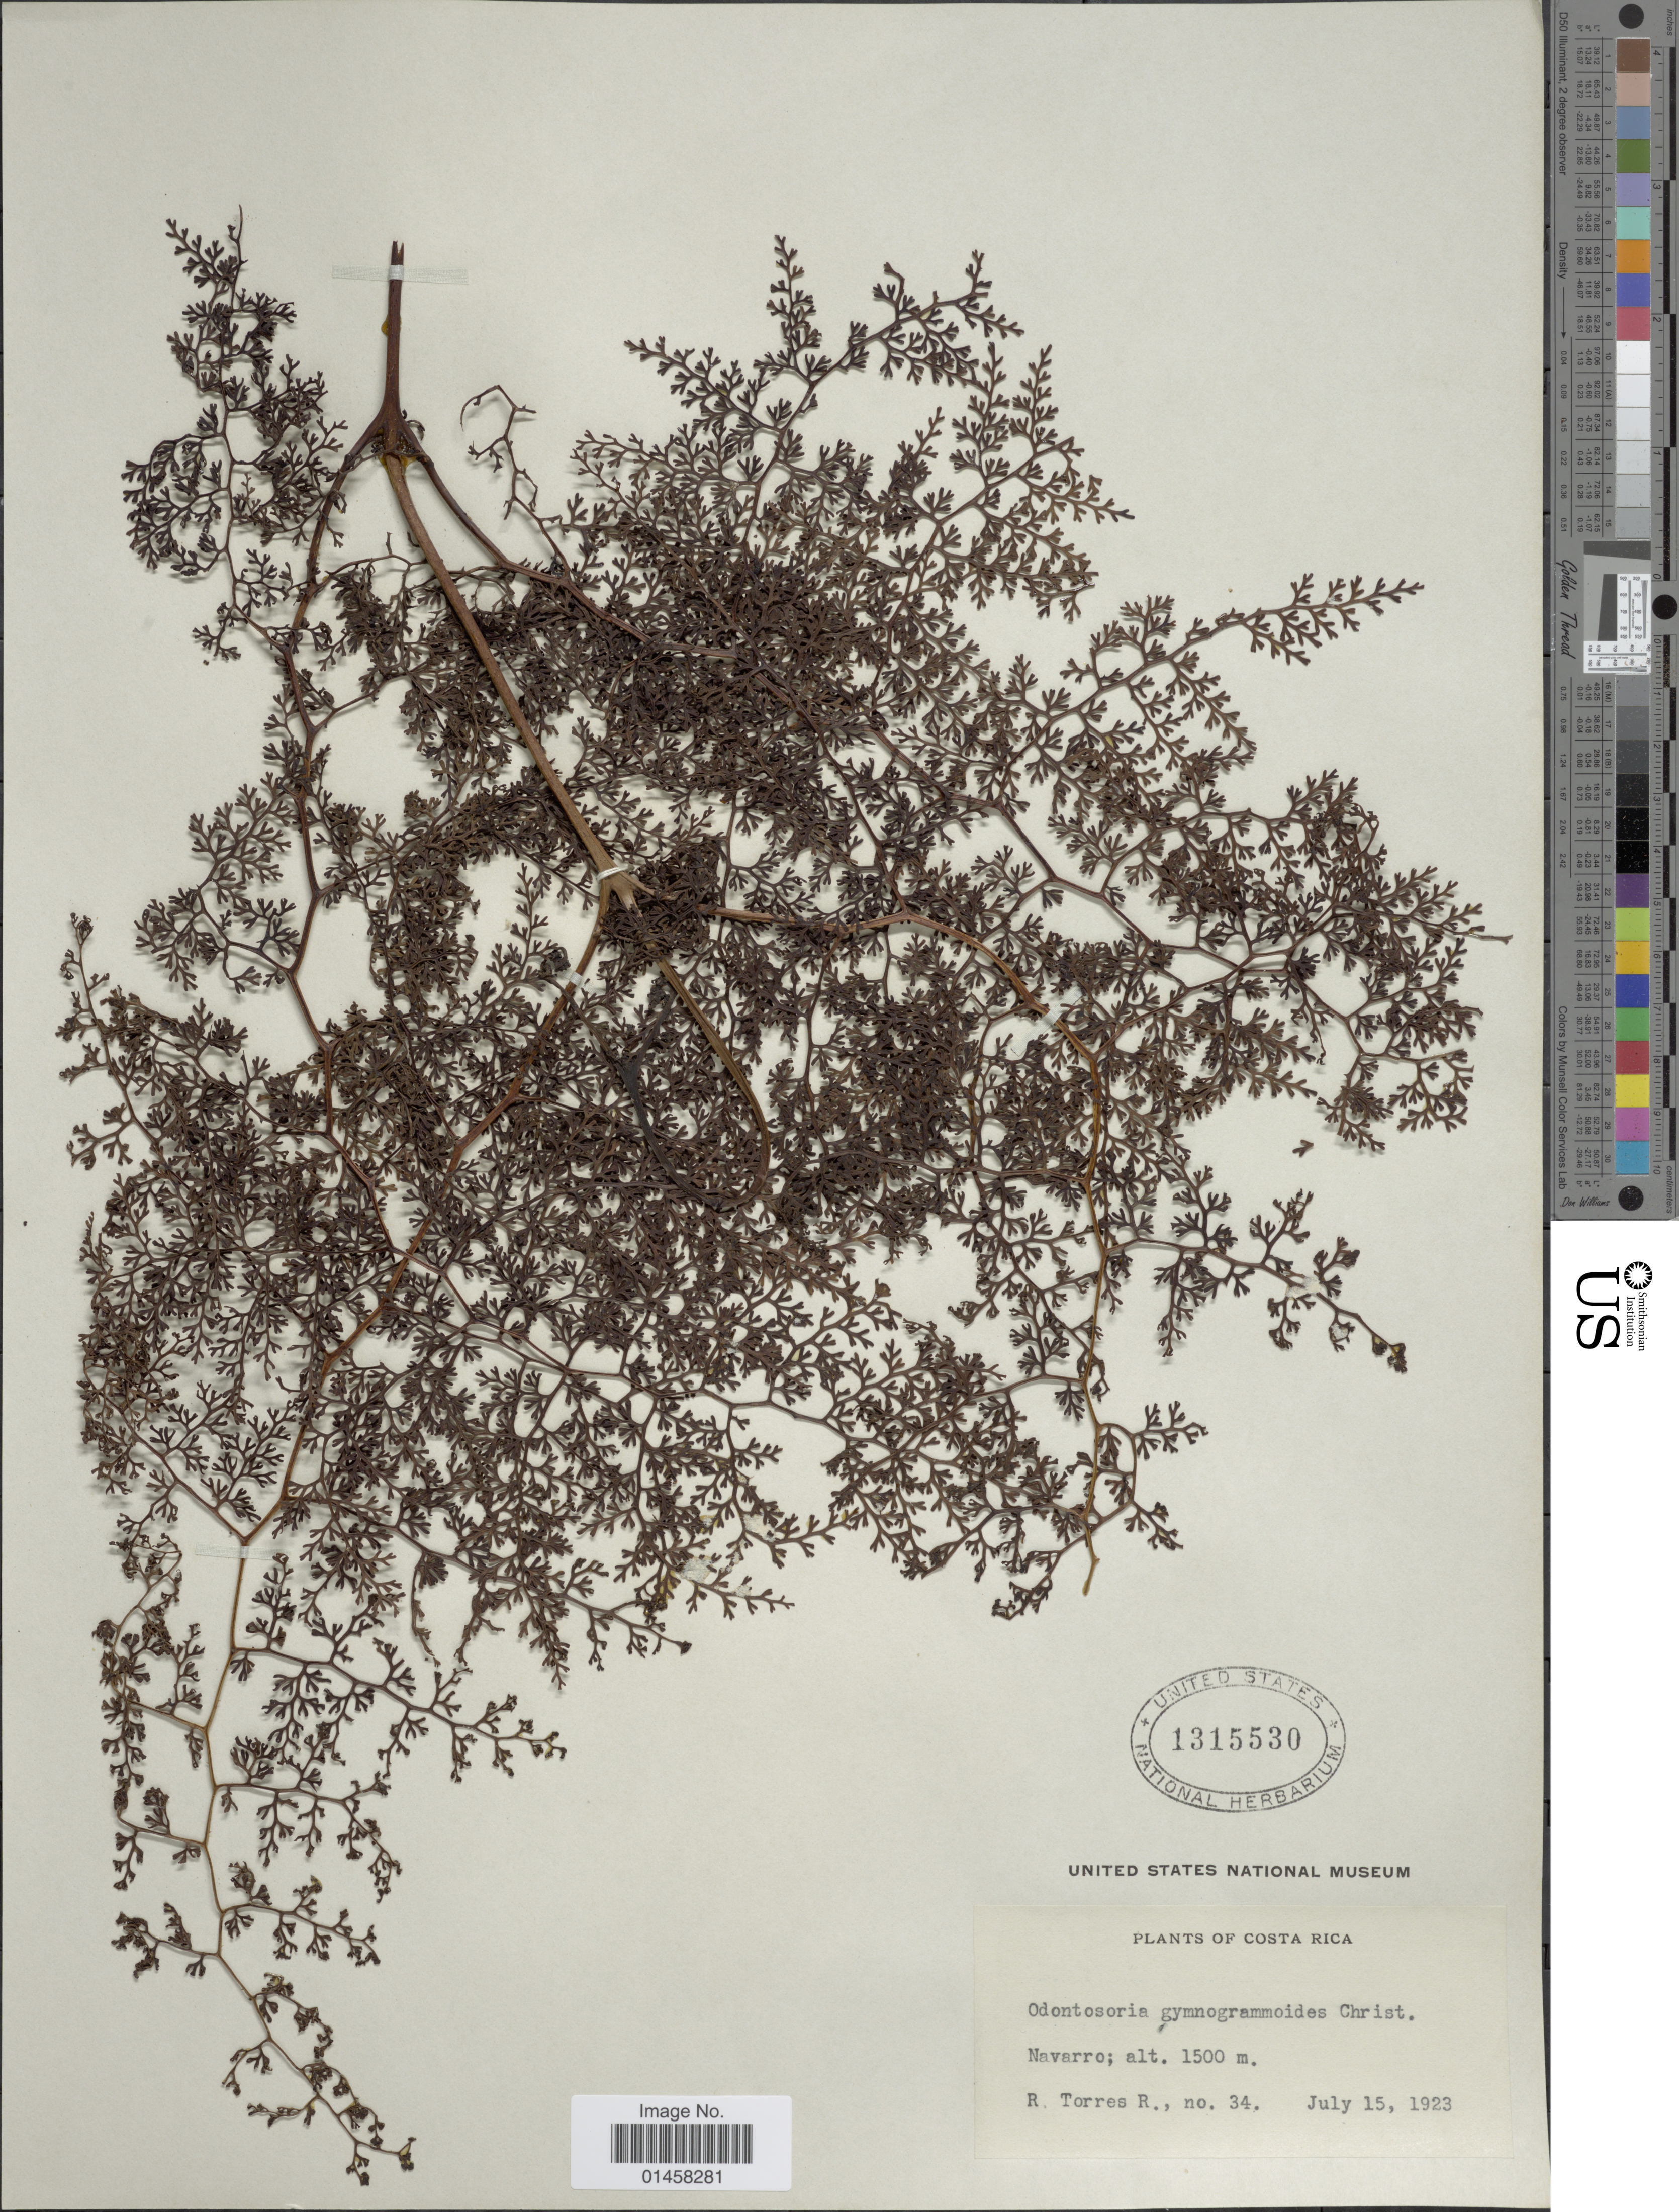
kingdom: Plantae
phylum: Tracheophyta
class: Polypodiopsida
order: Polypodiales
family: Lindsaeaceae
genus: Odontosoria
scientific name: Odontosoria gymnogrammoides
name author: Christ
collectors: R. Torres R.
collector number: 34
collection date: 1923-07-15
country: Costa Rica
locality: Navarro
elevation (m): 1500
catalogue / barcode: US 1315530